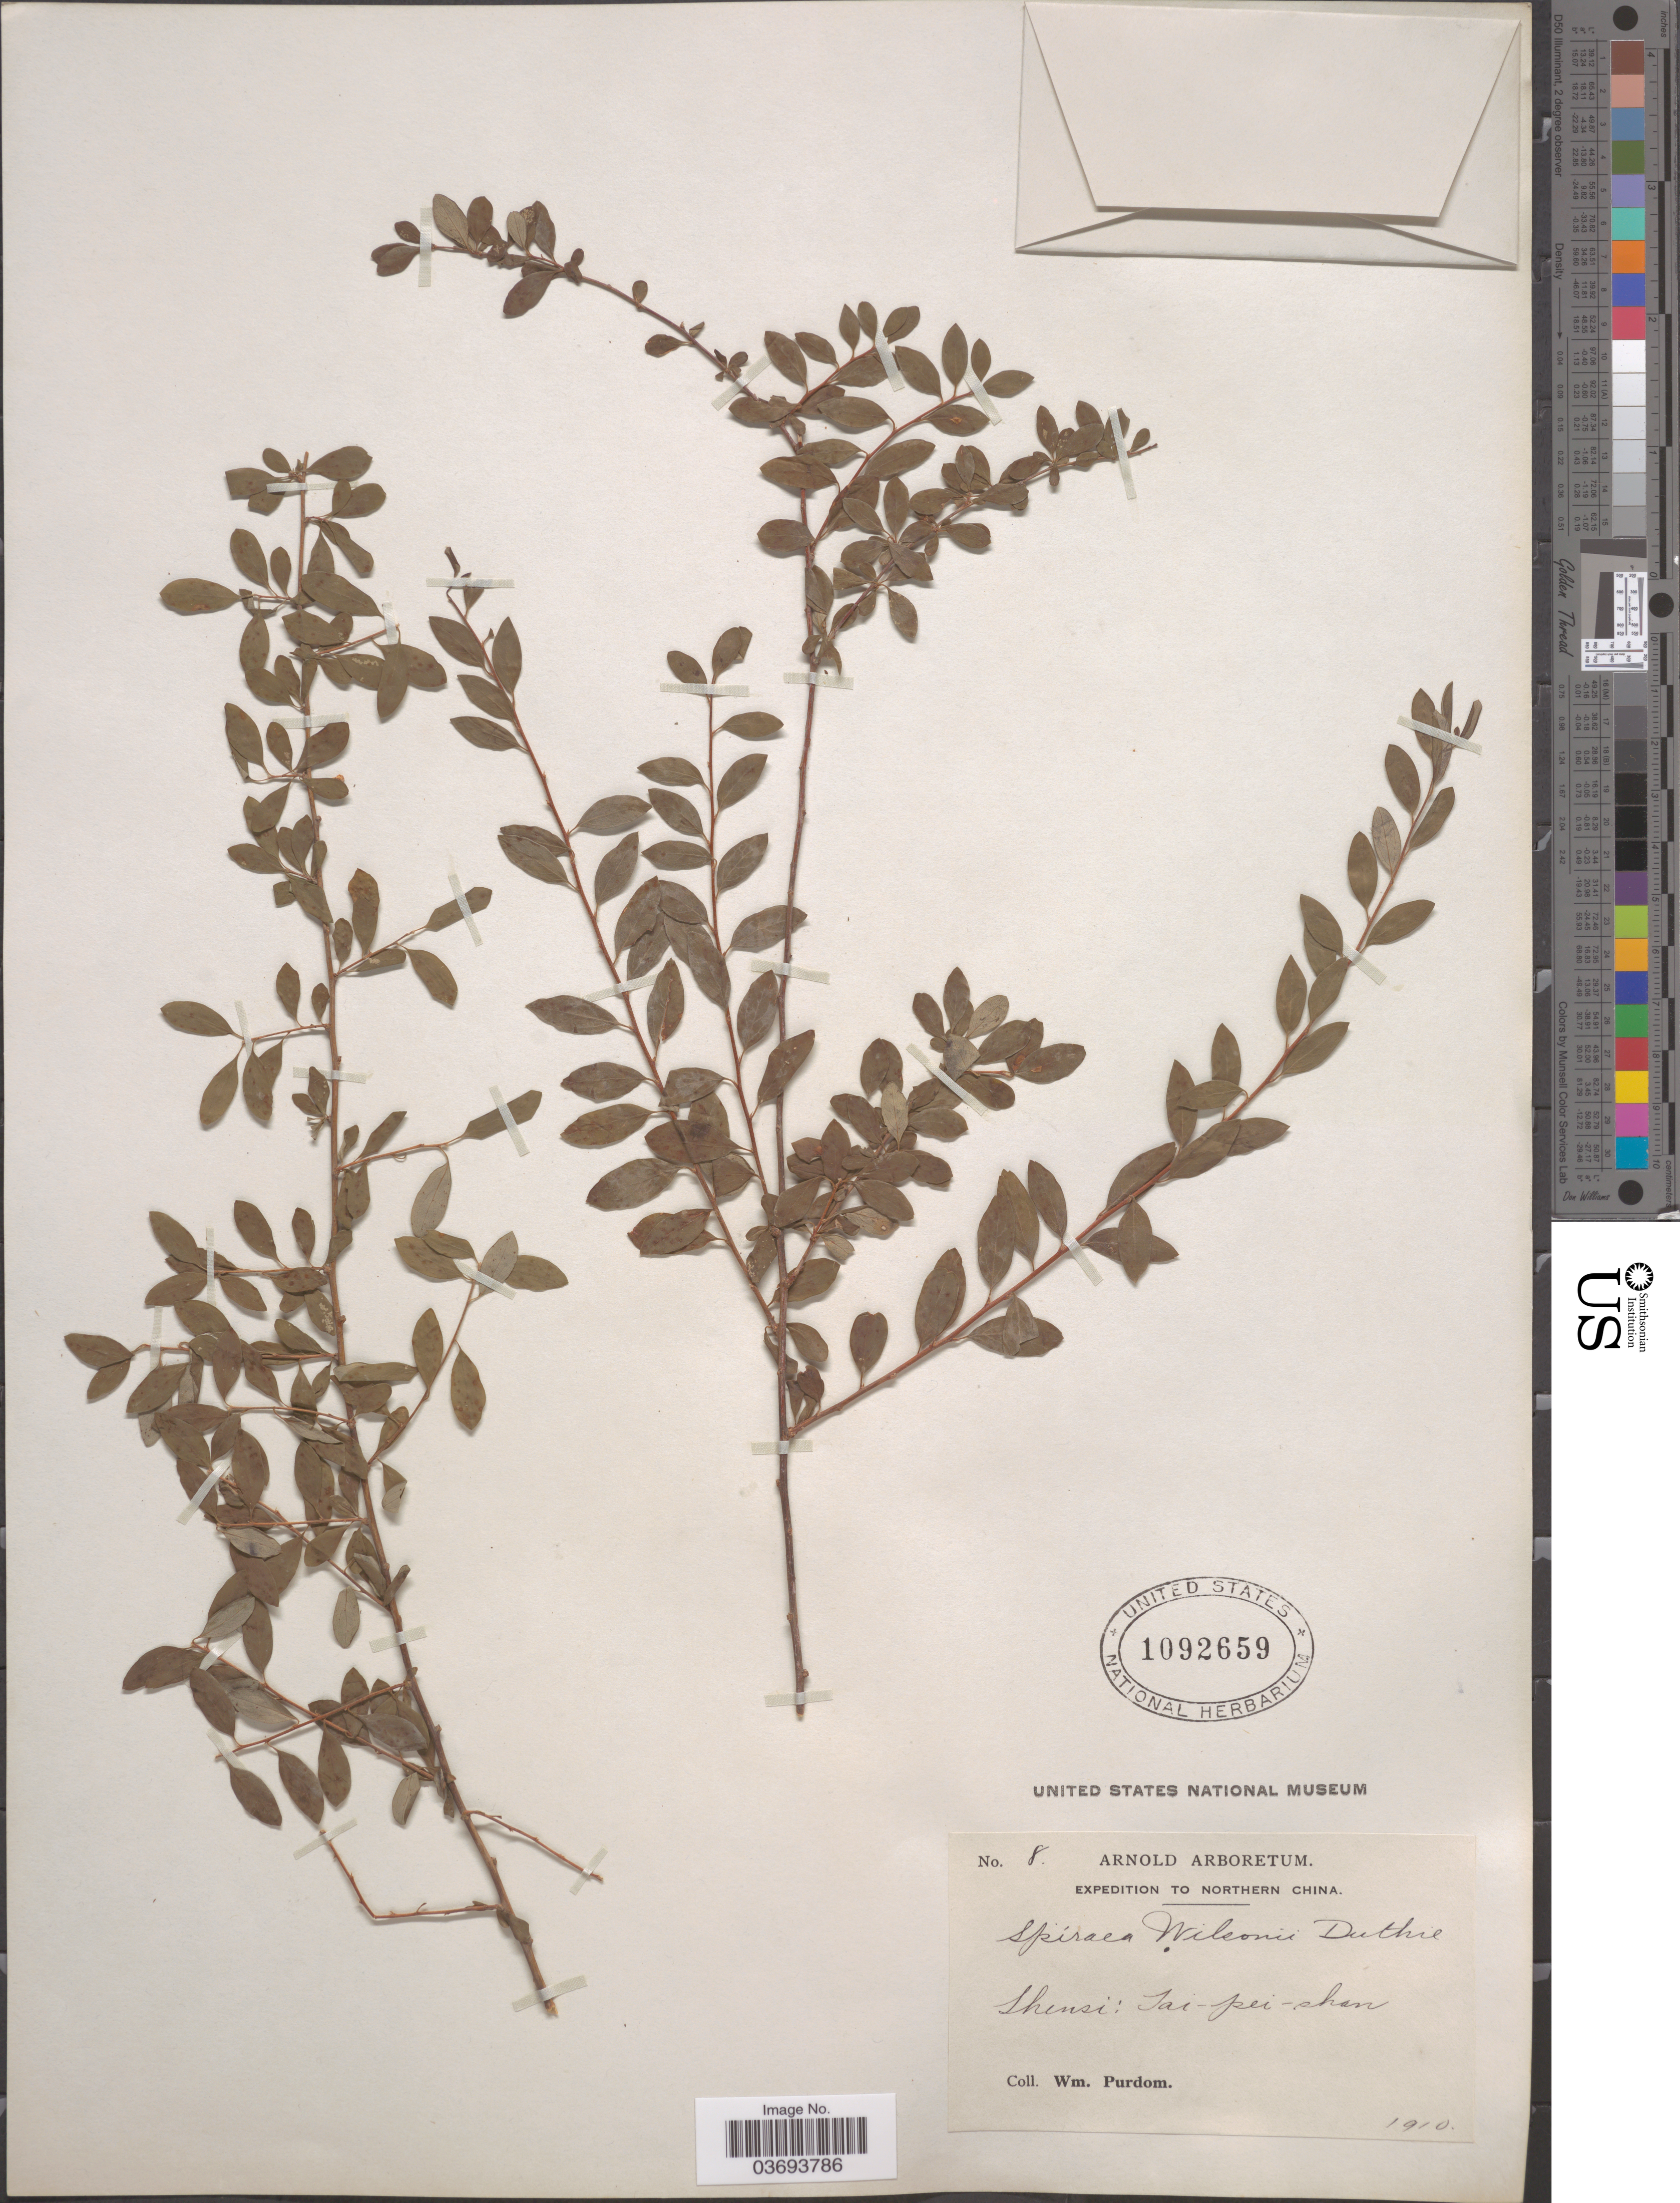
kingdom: Plantae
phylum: Tracheophyta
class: Magnoliopsida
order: Rosales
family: Rosaceae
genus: Spiraea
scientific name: Spiraea wilsonii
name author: Duthie ex J.H. Veitch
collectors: W. Purdom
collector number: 8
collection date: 1910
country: China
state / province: Shaanxi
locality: Northern China. Shensi: Tai-pei-shan.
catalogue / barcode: US 1092659